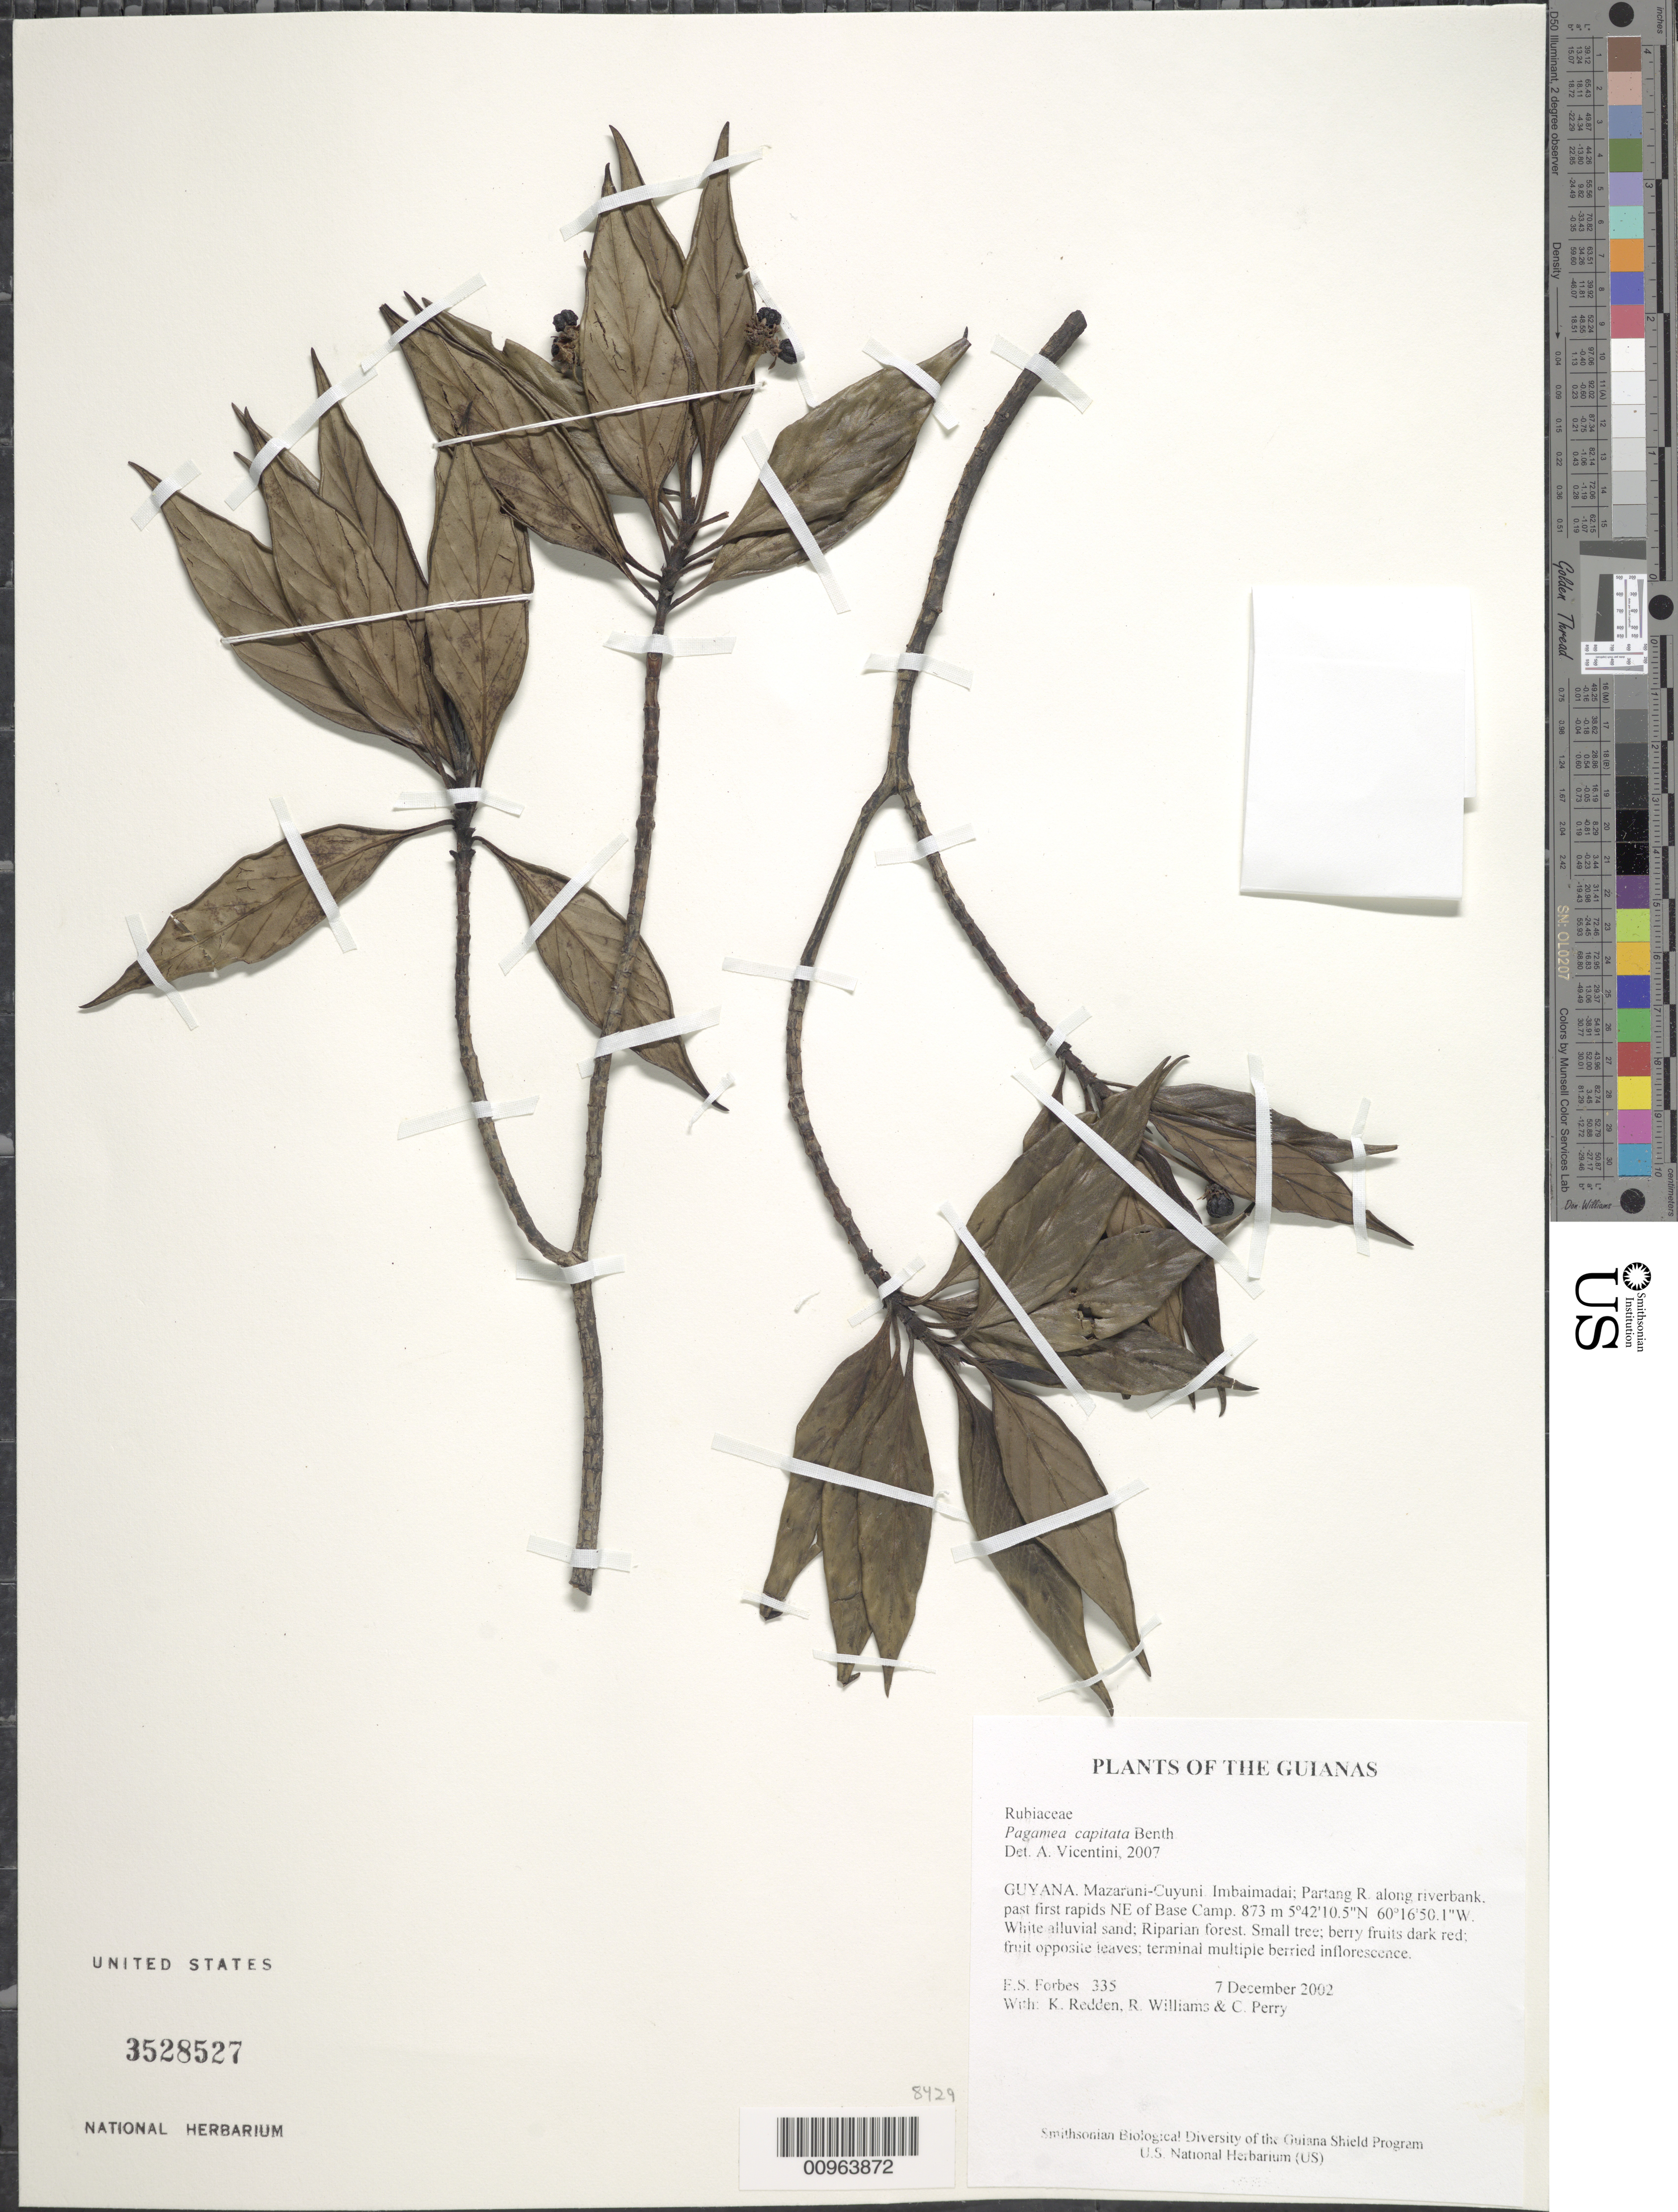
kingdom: Plantae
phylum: Tracheophyta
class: Magnoliopsida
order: Gentianales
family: Rubiaceae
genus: Pagamea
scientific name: Pagamea capitata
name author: Benth.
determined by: Vicentini, A.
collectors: E. Forbes, K. M. Redden, R. Williams & C. Perry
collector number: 335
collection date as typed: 7 December 2002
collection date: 2002-12-07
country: Guyana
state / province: Cuyuni-Mazaruni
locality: Imbaimadai; Partang R. along riverbank, past first rapids NE of Base Camp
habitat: White alluvial sand; Riparian forest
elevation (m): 873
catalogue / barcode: US 3528527